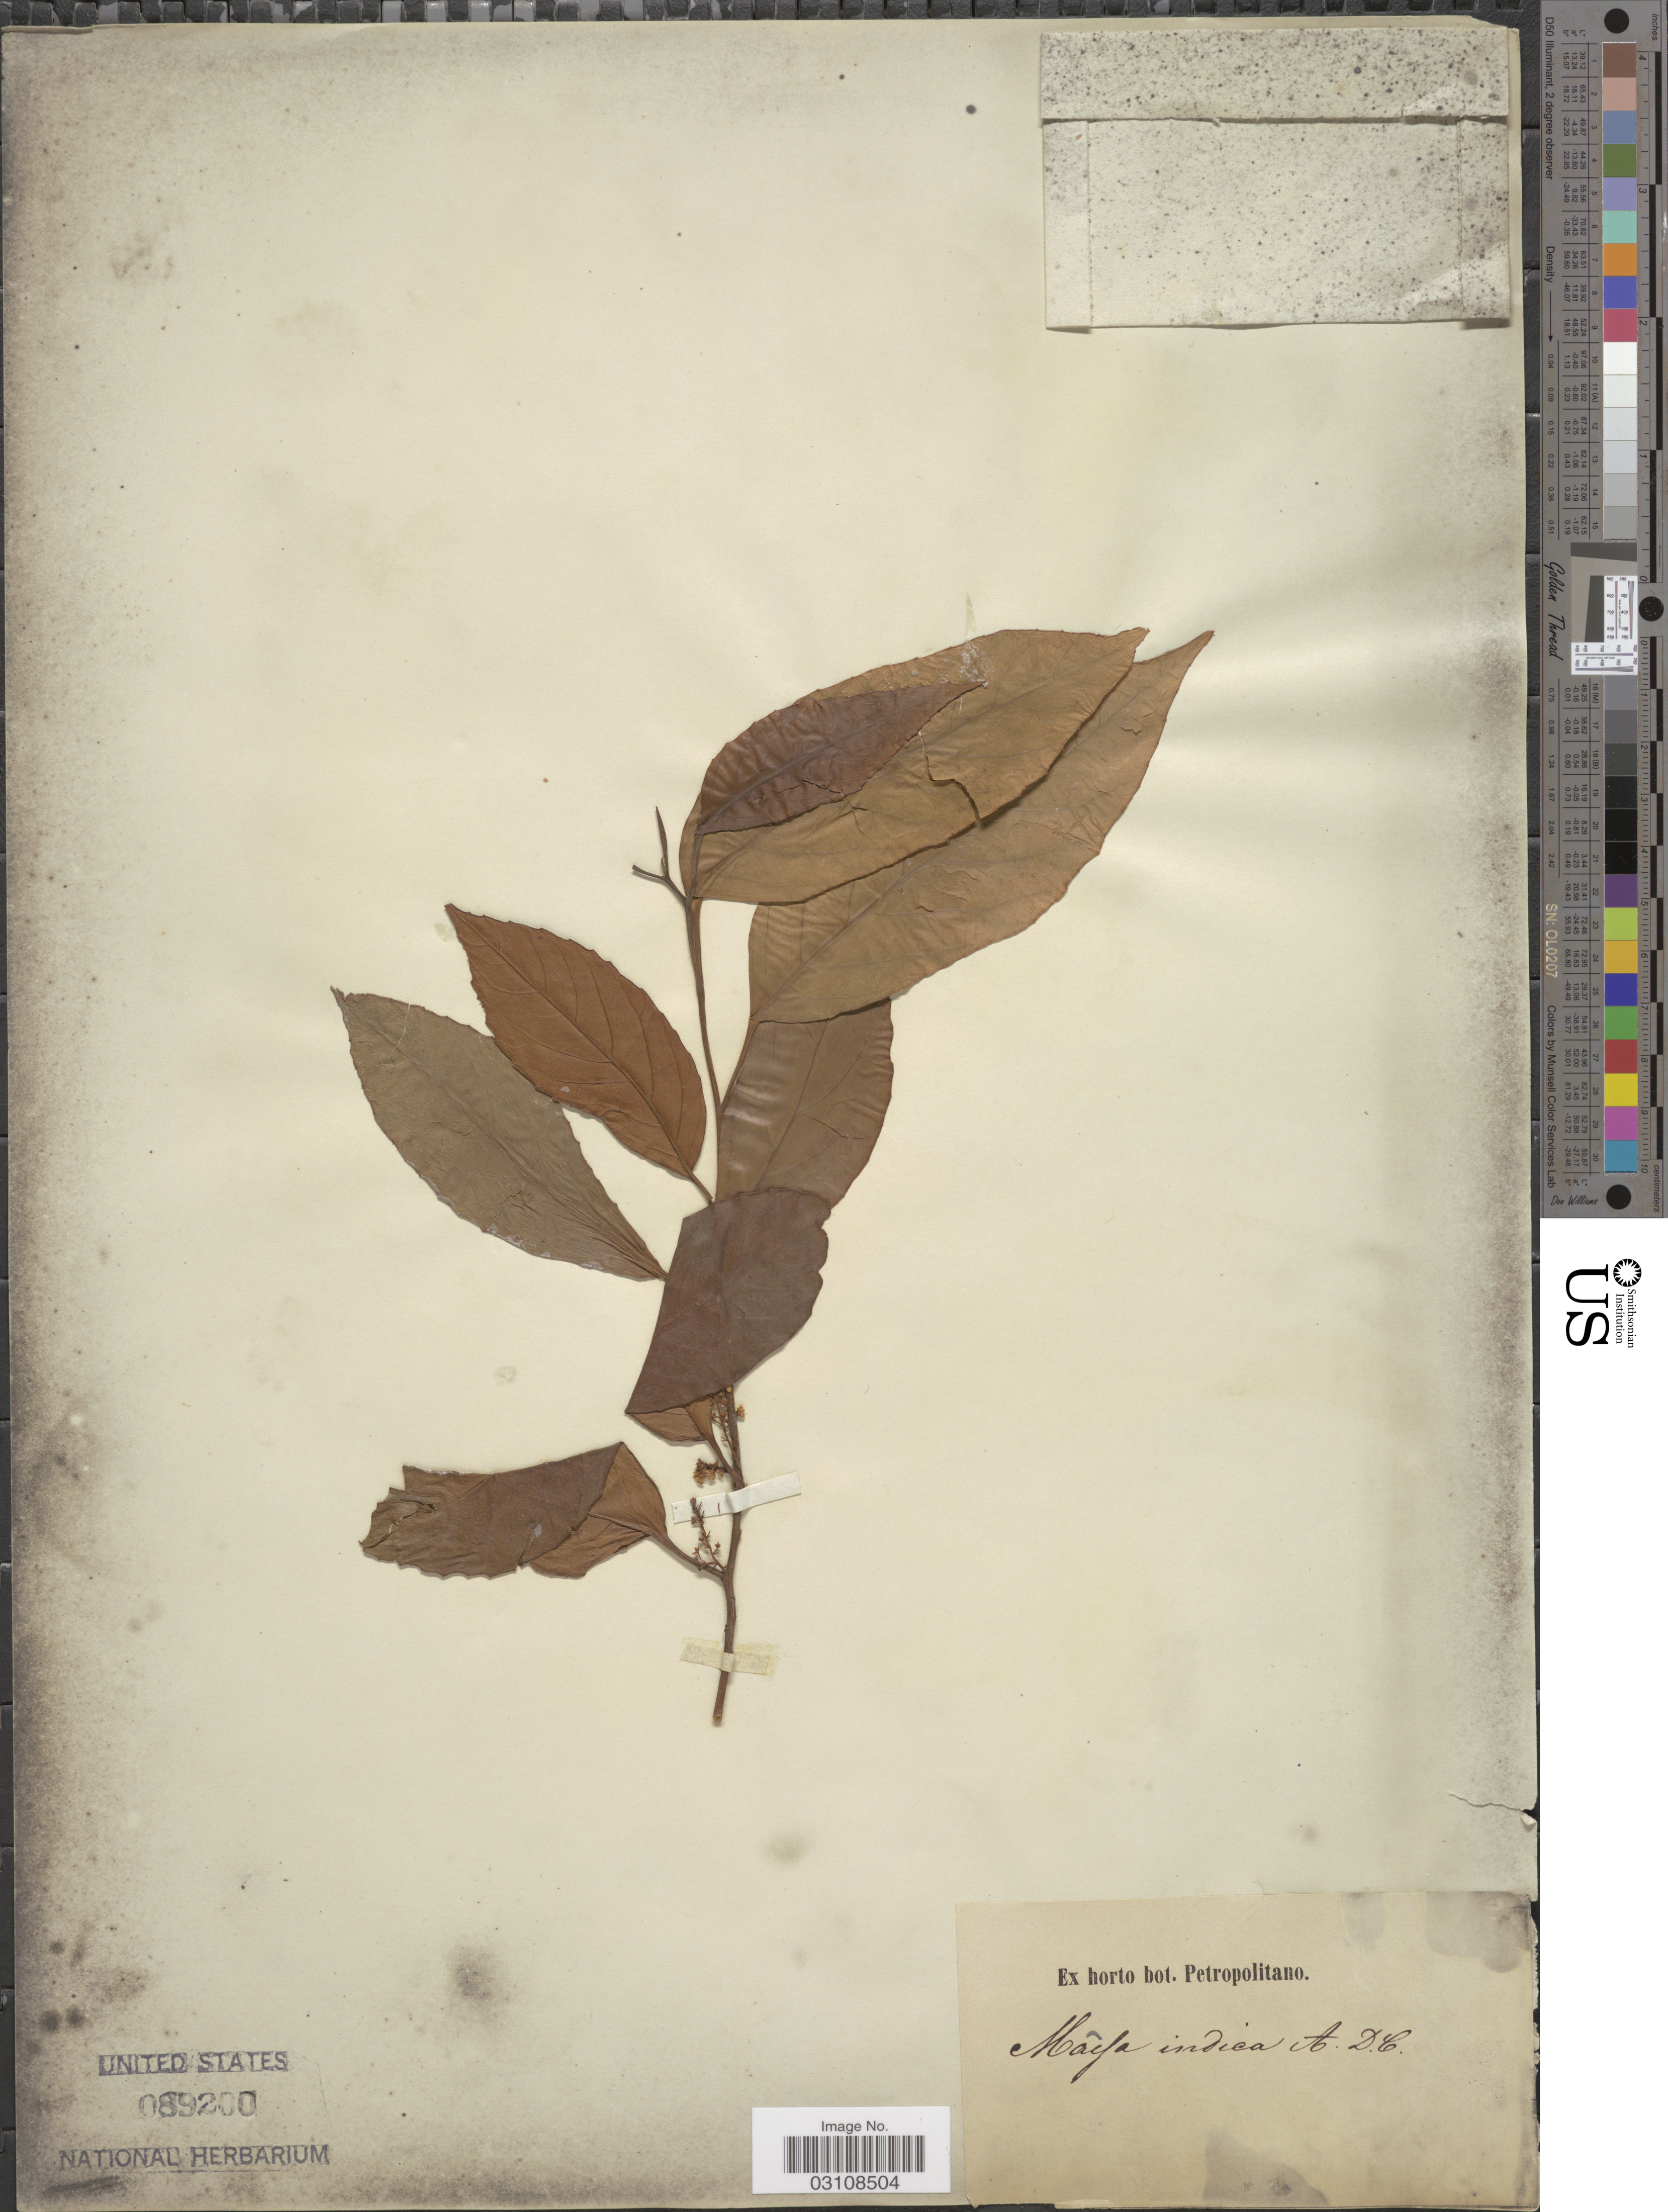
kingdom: Plantae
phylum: Tracheophyta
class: Magnoliopsida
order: Ericales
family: Primulaceae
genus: Maesa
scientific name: Maesa indica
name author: (Roxb.) A. DC.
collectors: ex Horto Bot. Petropolitano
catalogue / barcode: US 89200